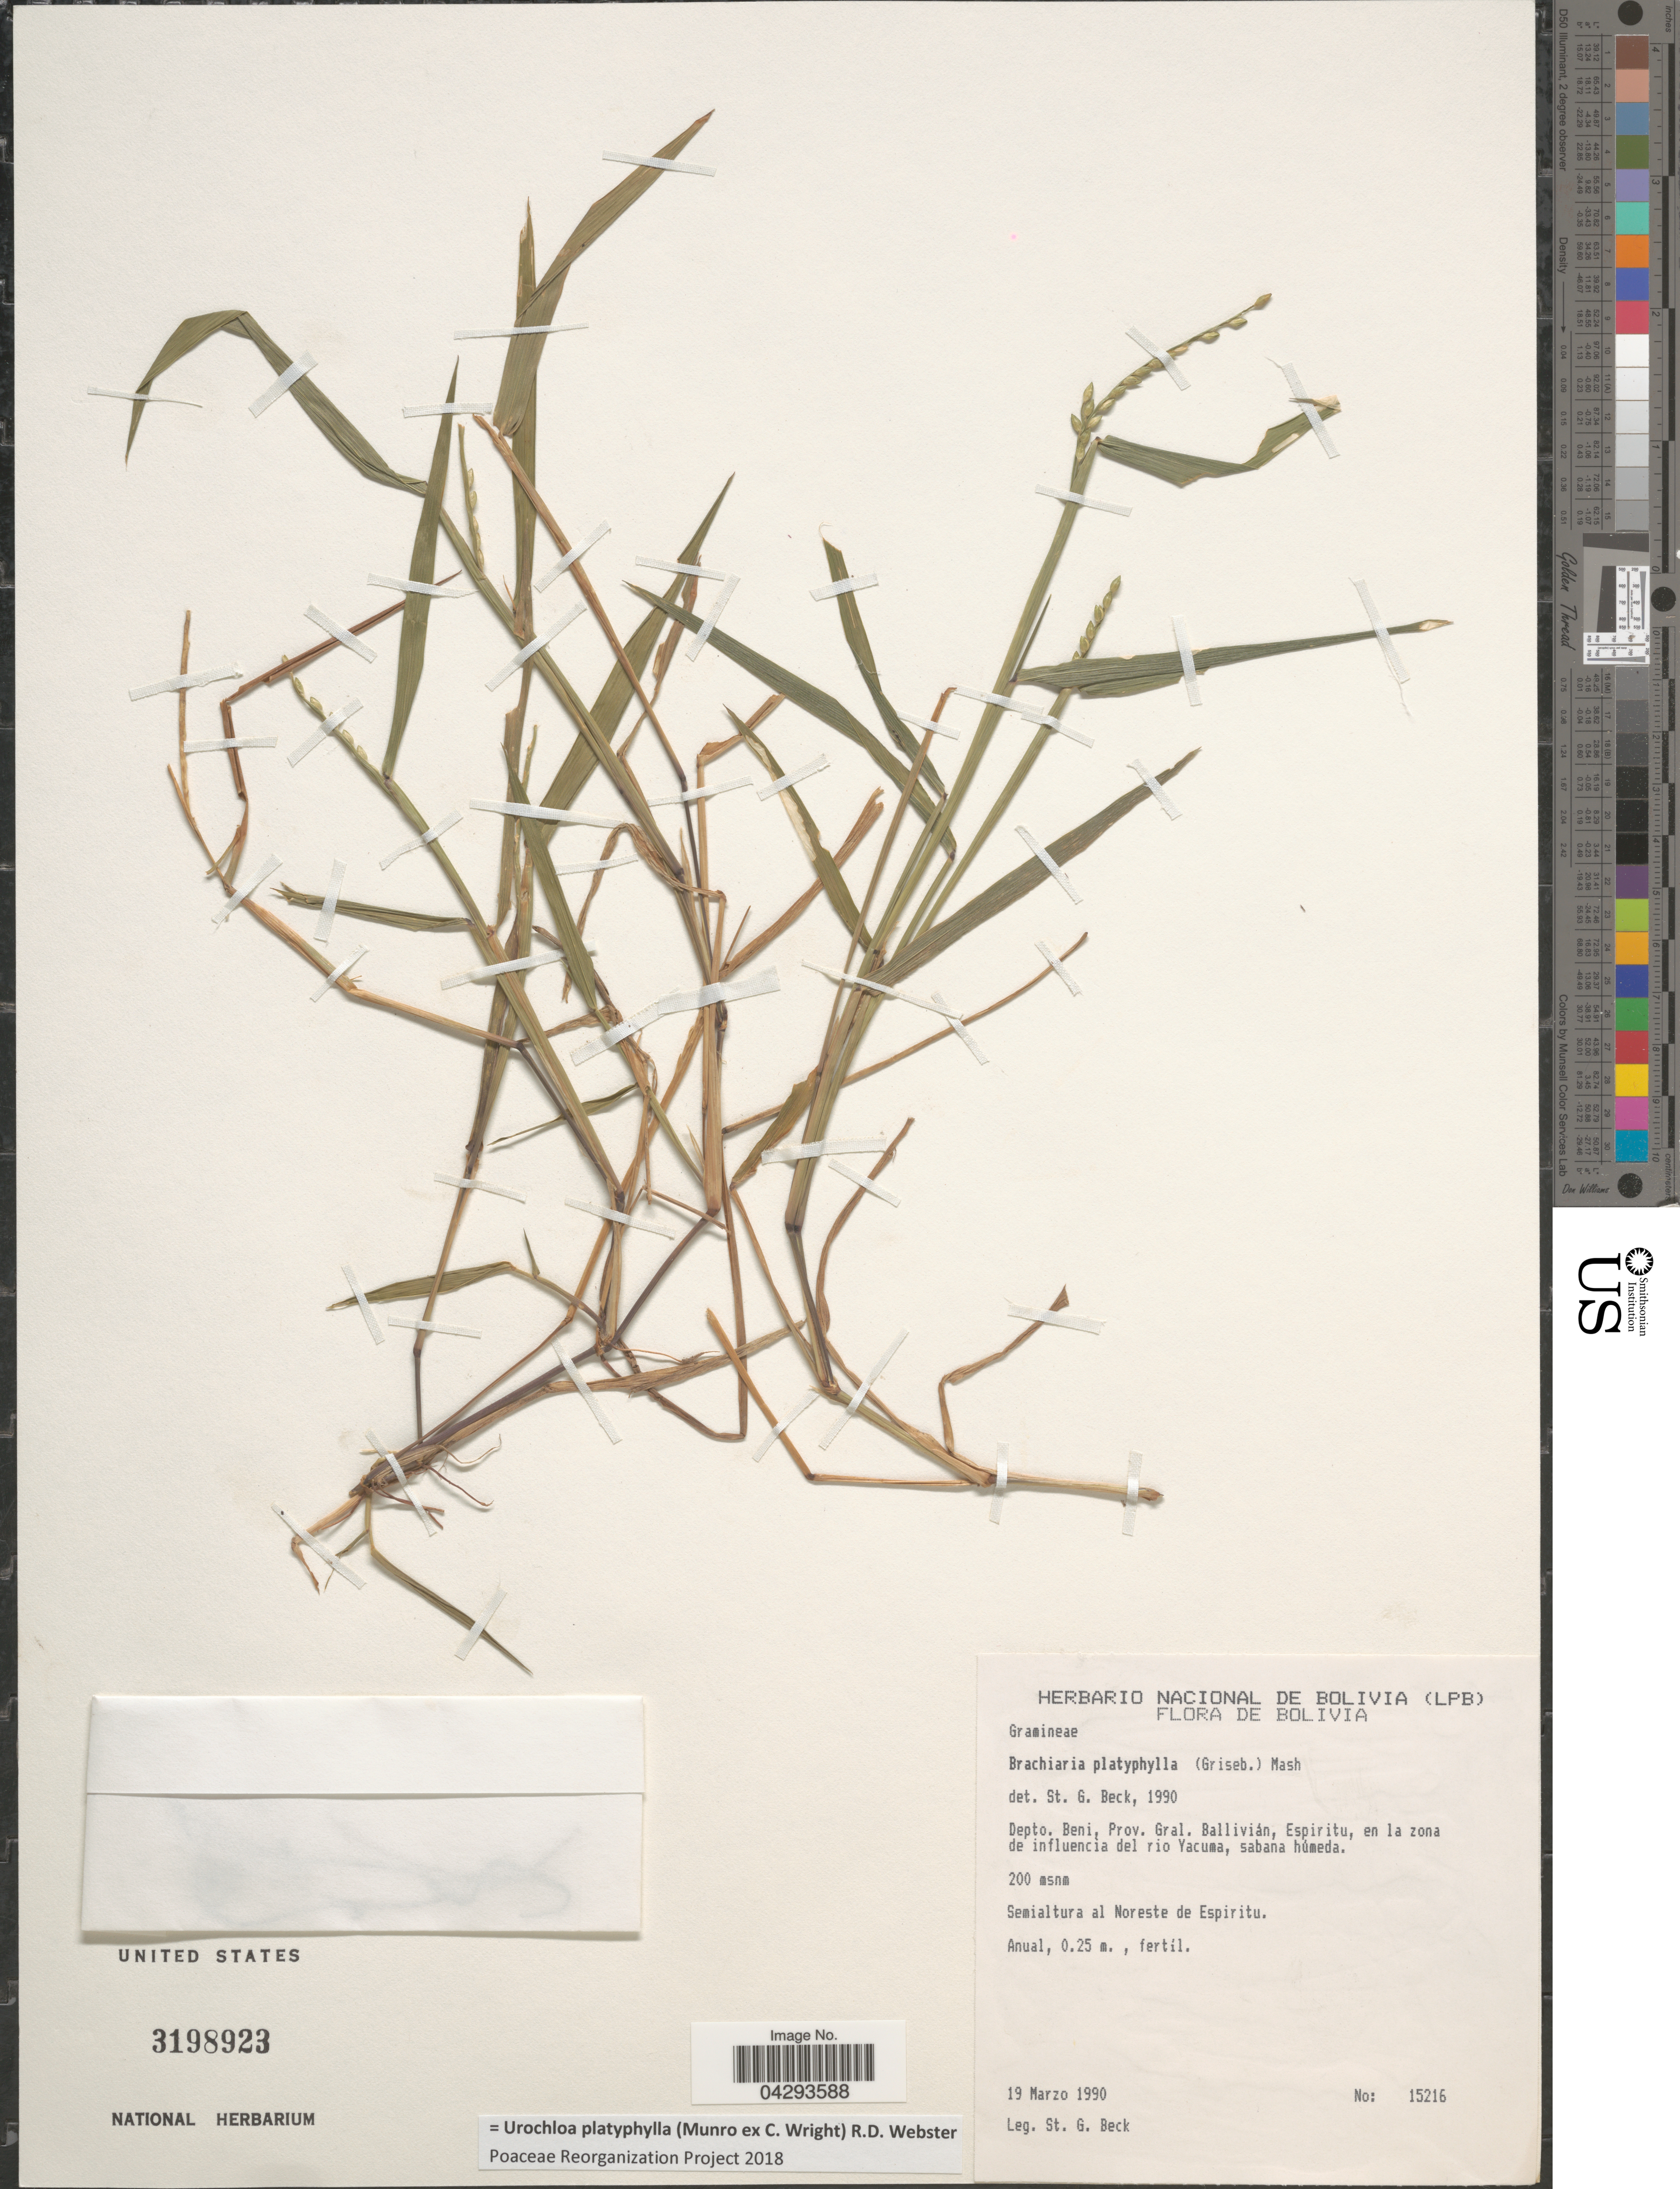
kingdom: Plantae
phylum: Tracheophyta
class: Liliopsida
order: Poales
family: Poaceae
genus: Urochloa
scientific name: Urochloa platyphylla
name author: (Munro ex C. Wright) R.D. Webster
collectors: S. G. Beck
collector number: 15216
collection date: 1990-03-19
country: Bolivia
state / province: Beni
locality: Depto. Beni, Prov. Gral. Ballivián, Espiritu, en la zona de influencia del rio Yacuma, sabana húmeda. Semialtura al Noreste de Espiritu.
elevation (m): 200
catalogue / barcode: US 3198923